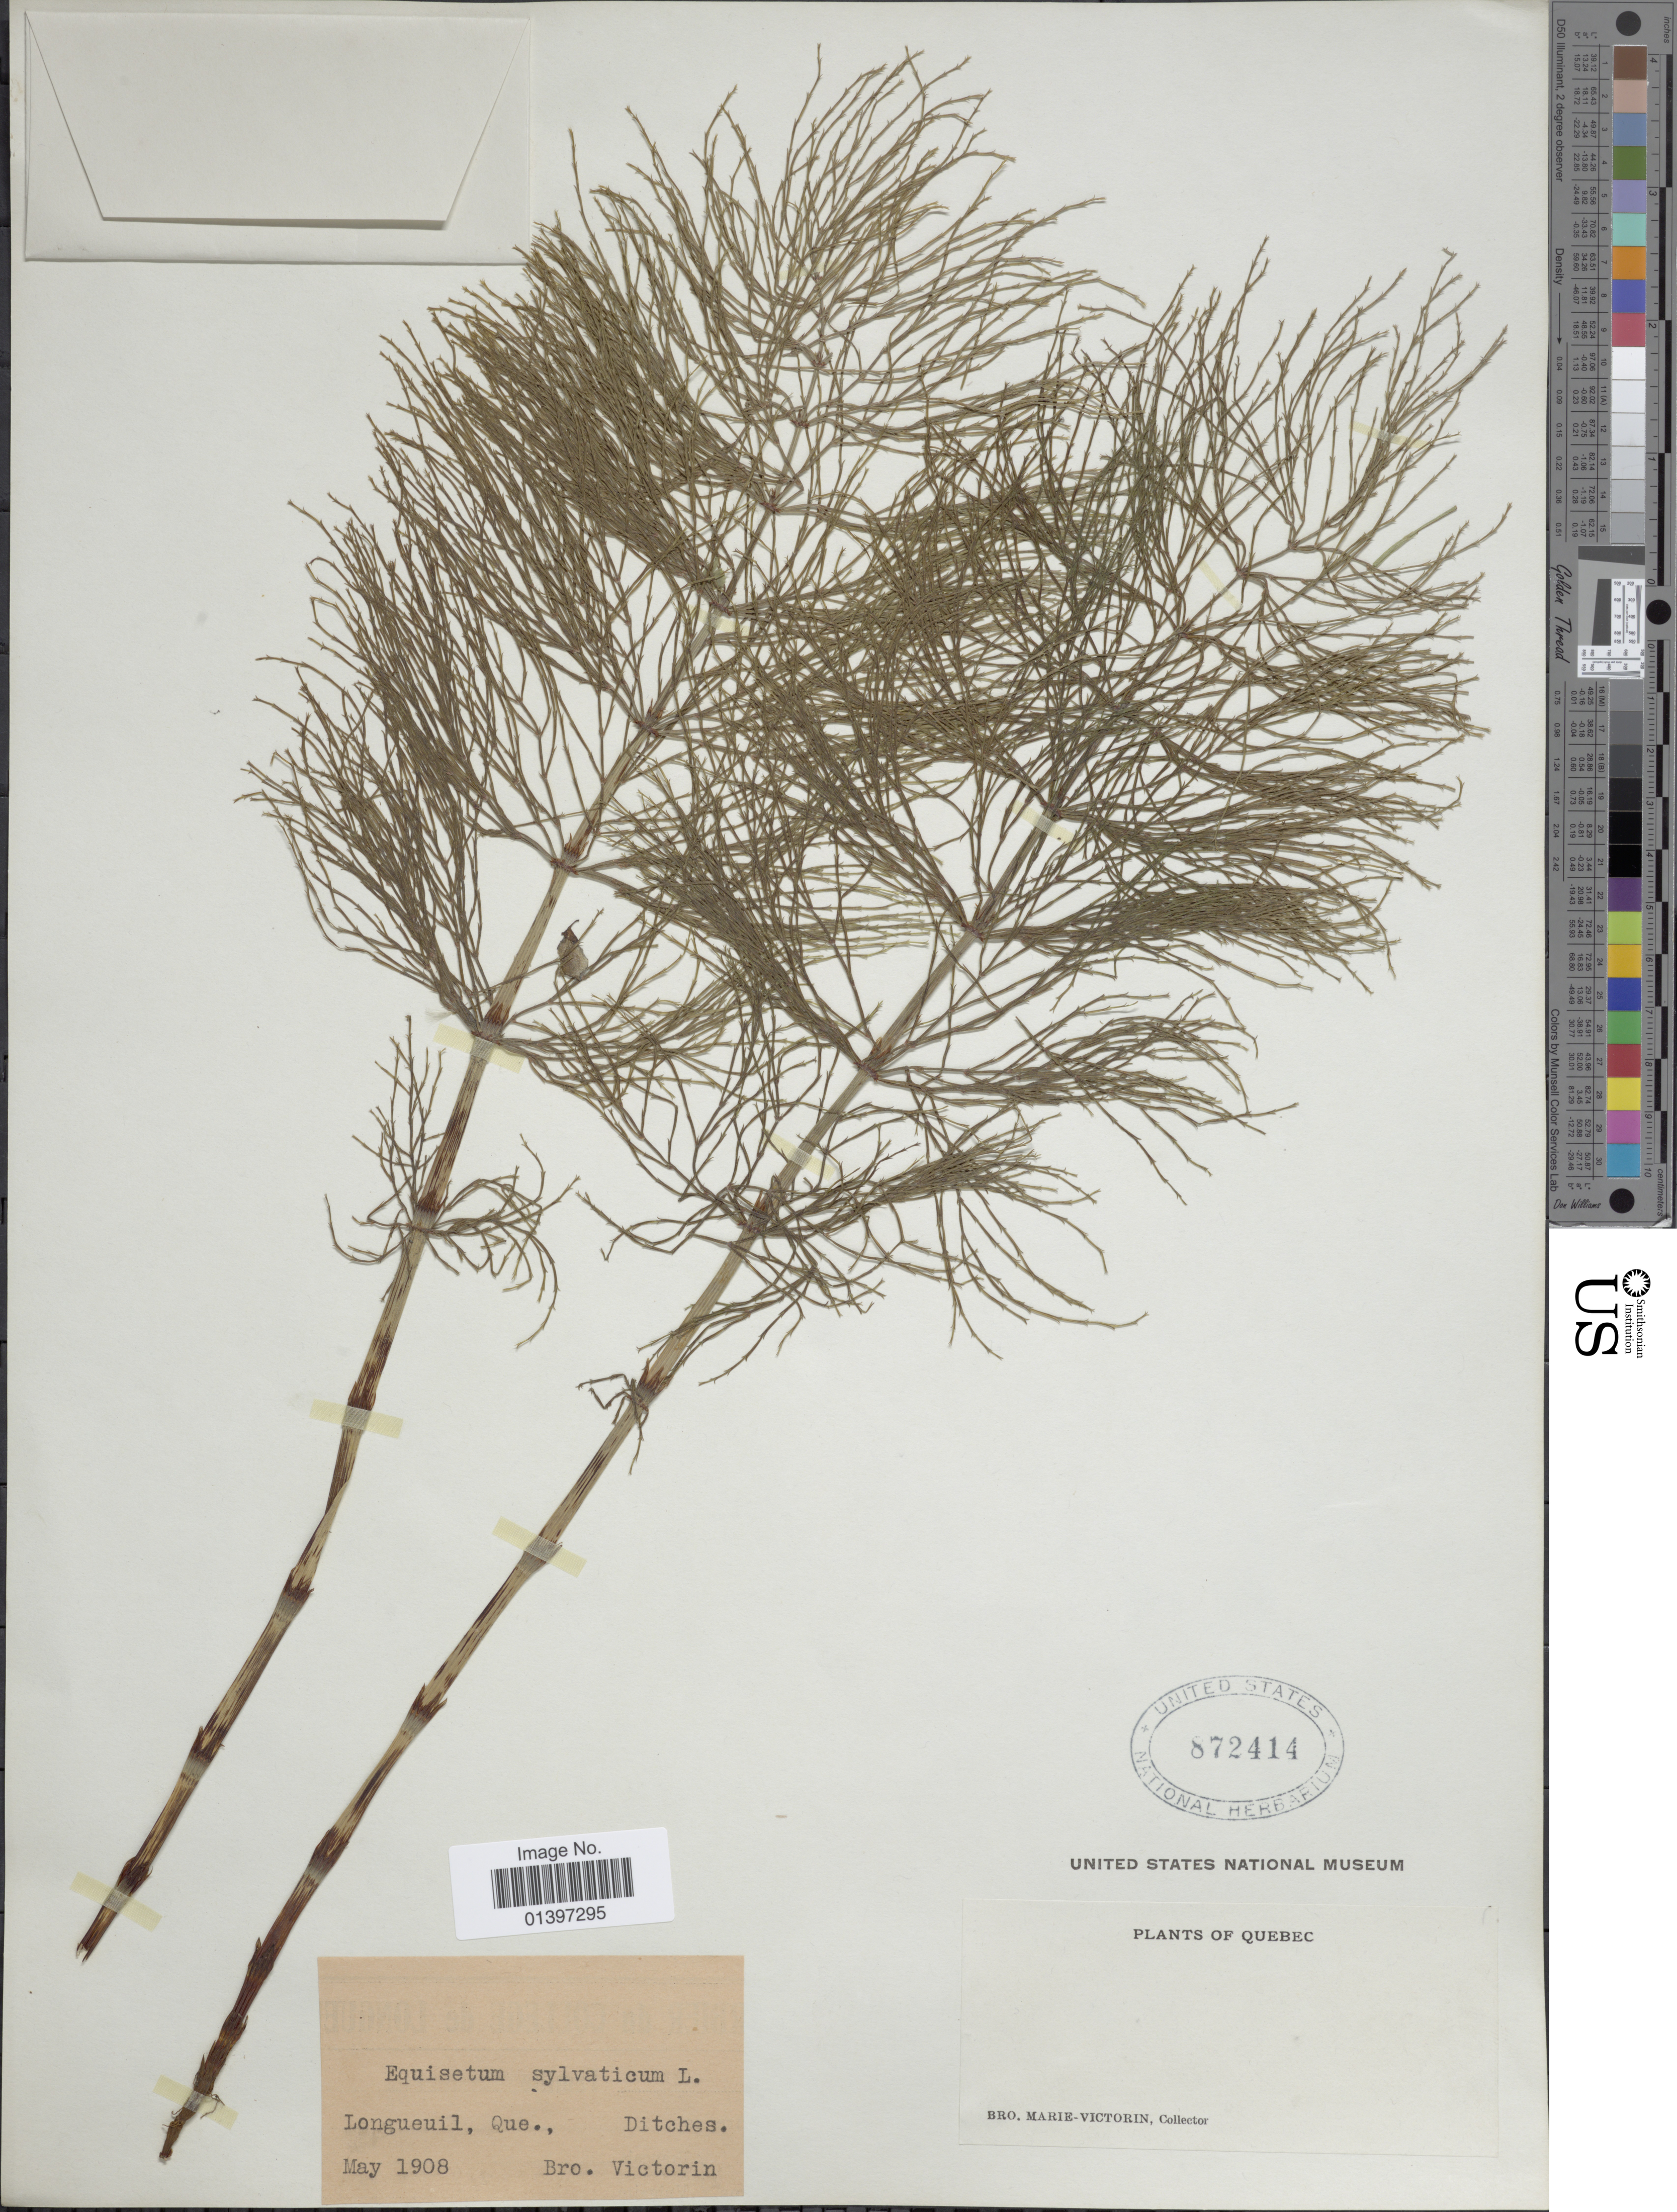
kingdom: Plantae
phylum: Tracheophyta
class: Polypodiopsida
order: Equisetales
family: Equisetaceae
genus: Equisetum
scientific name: Equisetum sylvaticum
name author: L.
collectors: Fr. Marie-Victorin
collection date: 1908-05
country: Canada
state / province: Quebec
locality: Longueil, Que, ditches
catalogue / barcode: US 872414